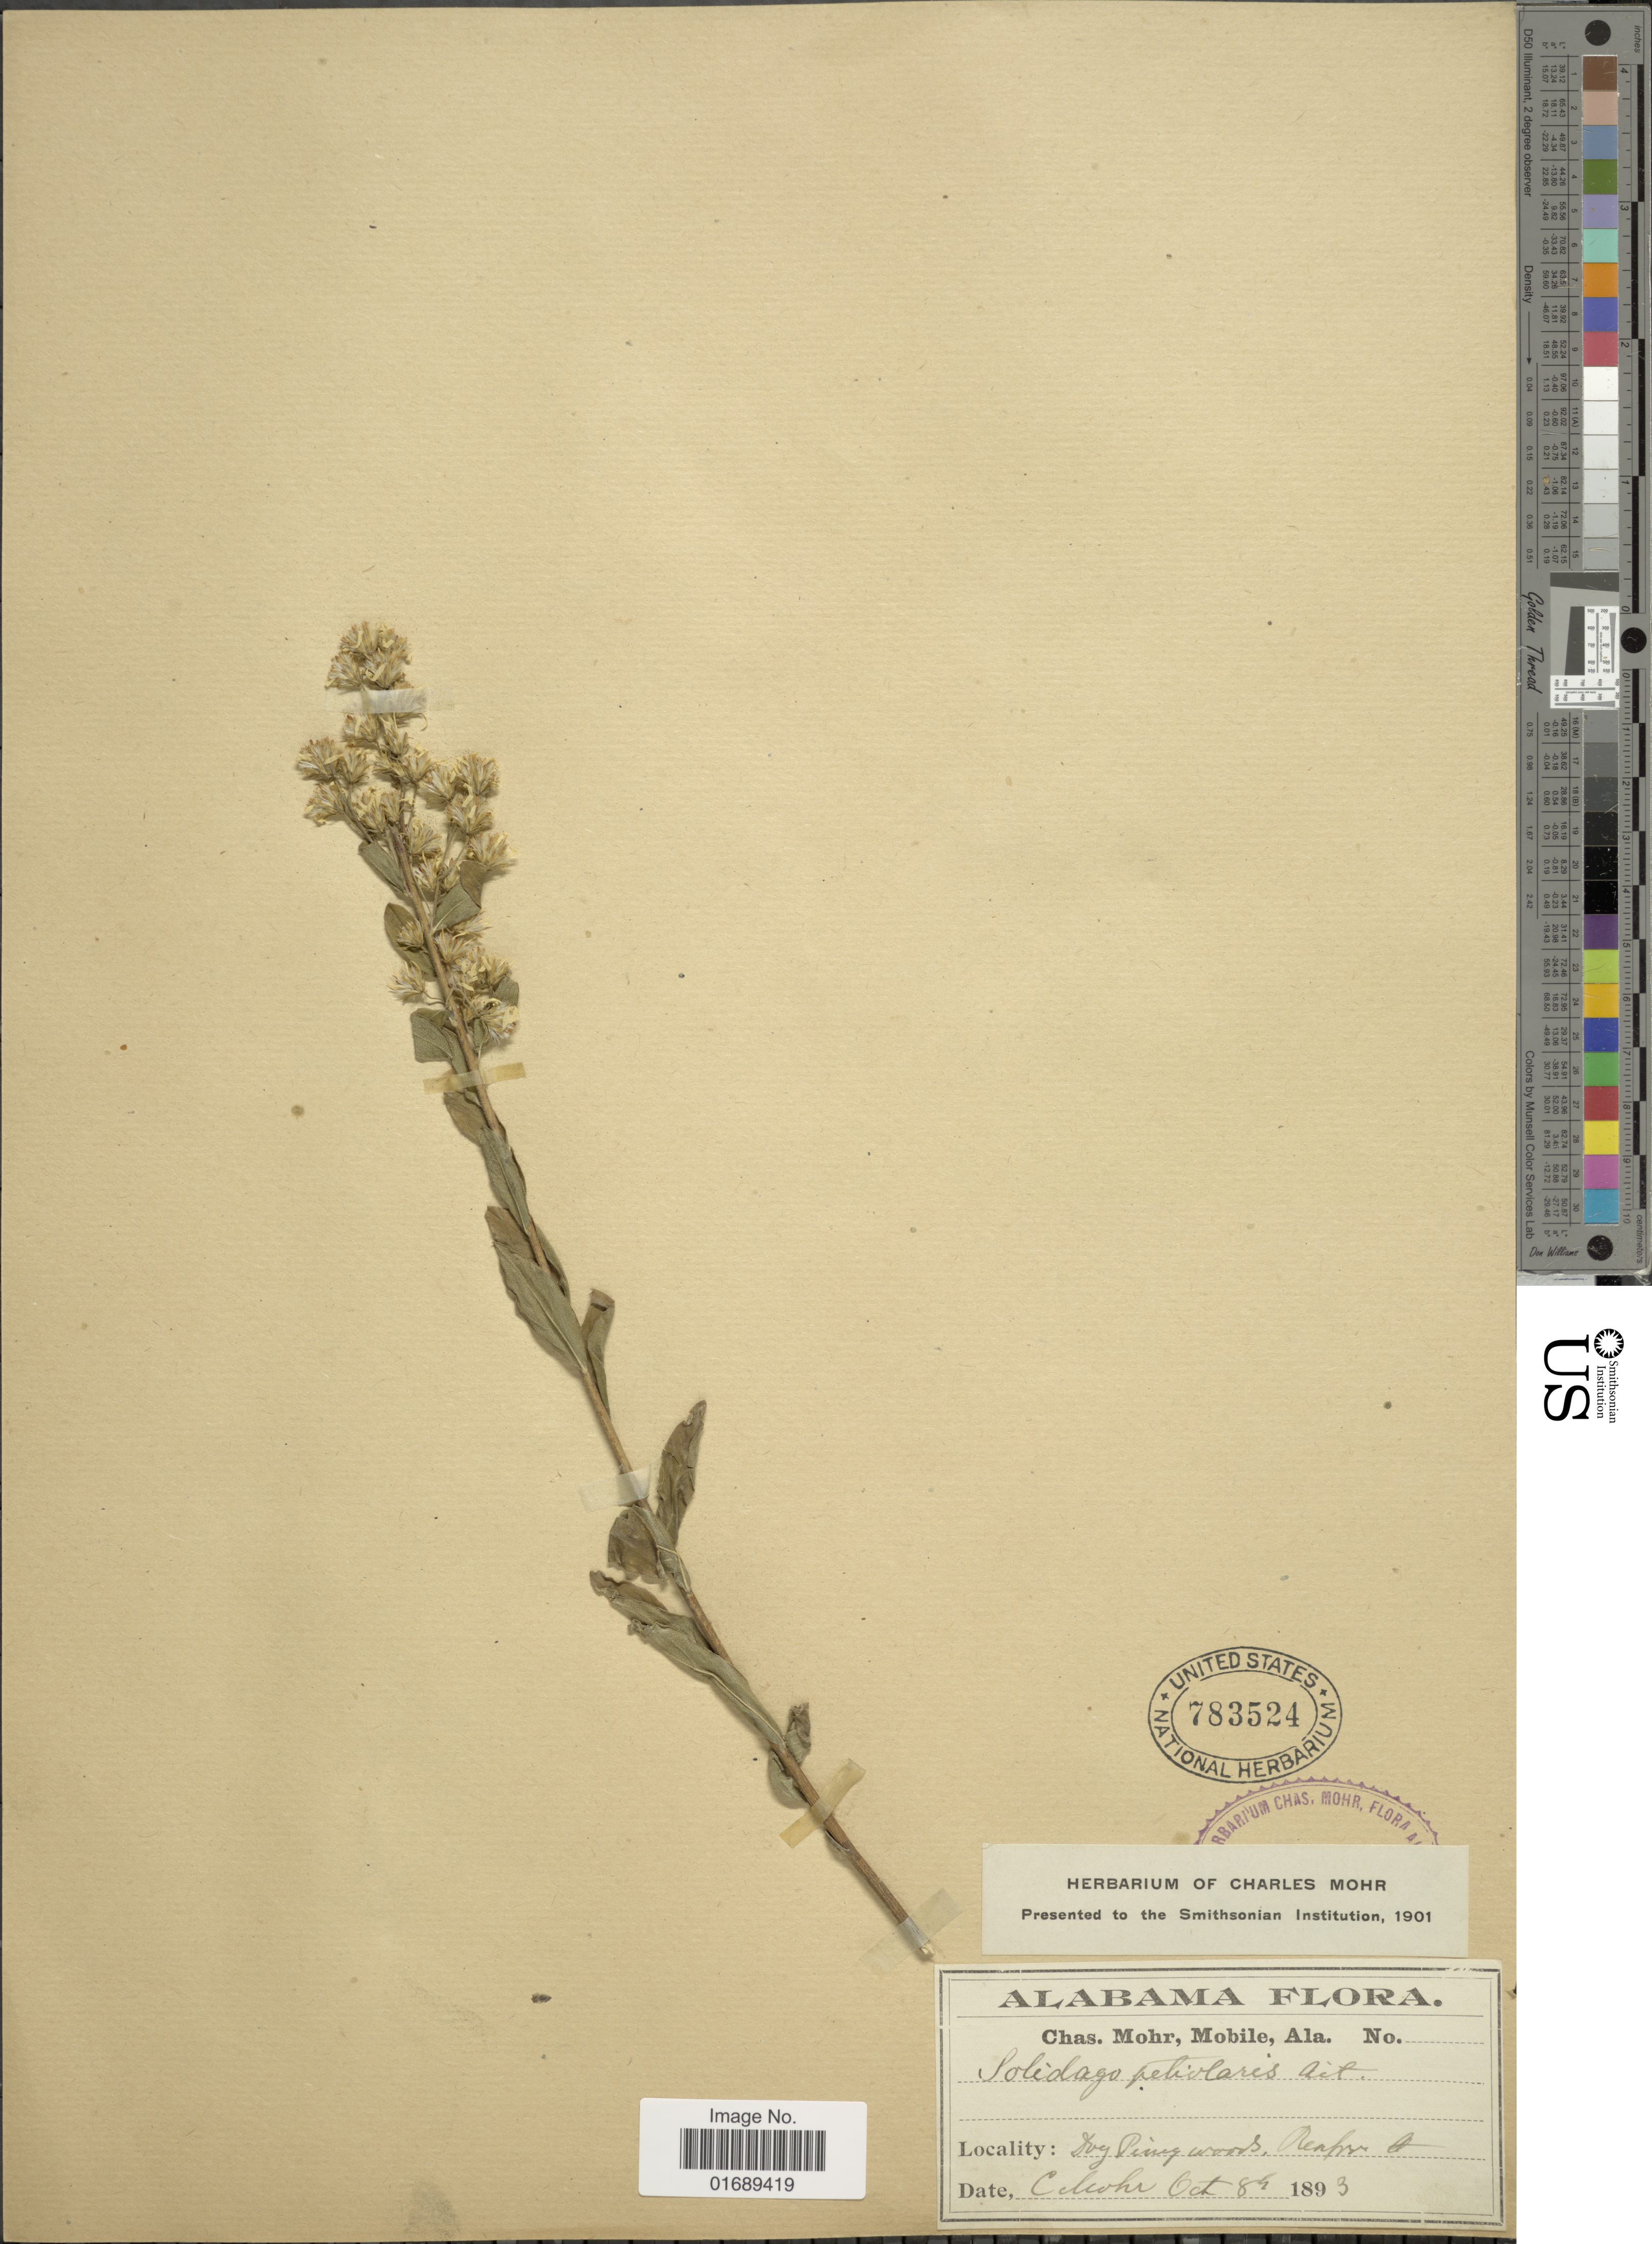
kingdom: Plantae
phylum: Tracheophyta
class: Magnoliopsida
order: Asterales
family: Asteraceae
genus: Solidago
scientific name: Solidago petiolaris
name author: Aiton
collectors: C. T. Mohr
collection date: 1893-10-08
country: United States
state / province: Alabama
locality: Renfroe.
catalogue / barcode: US 783524